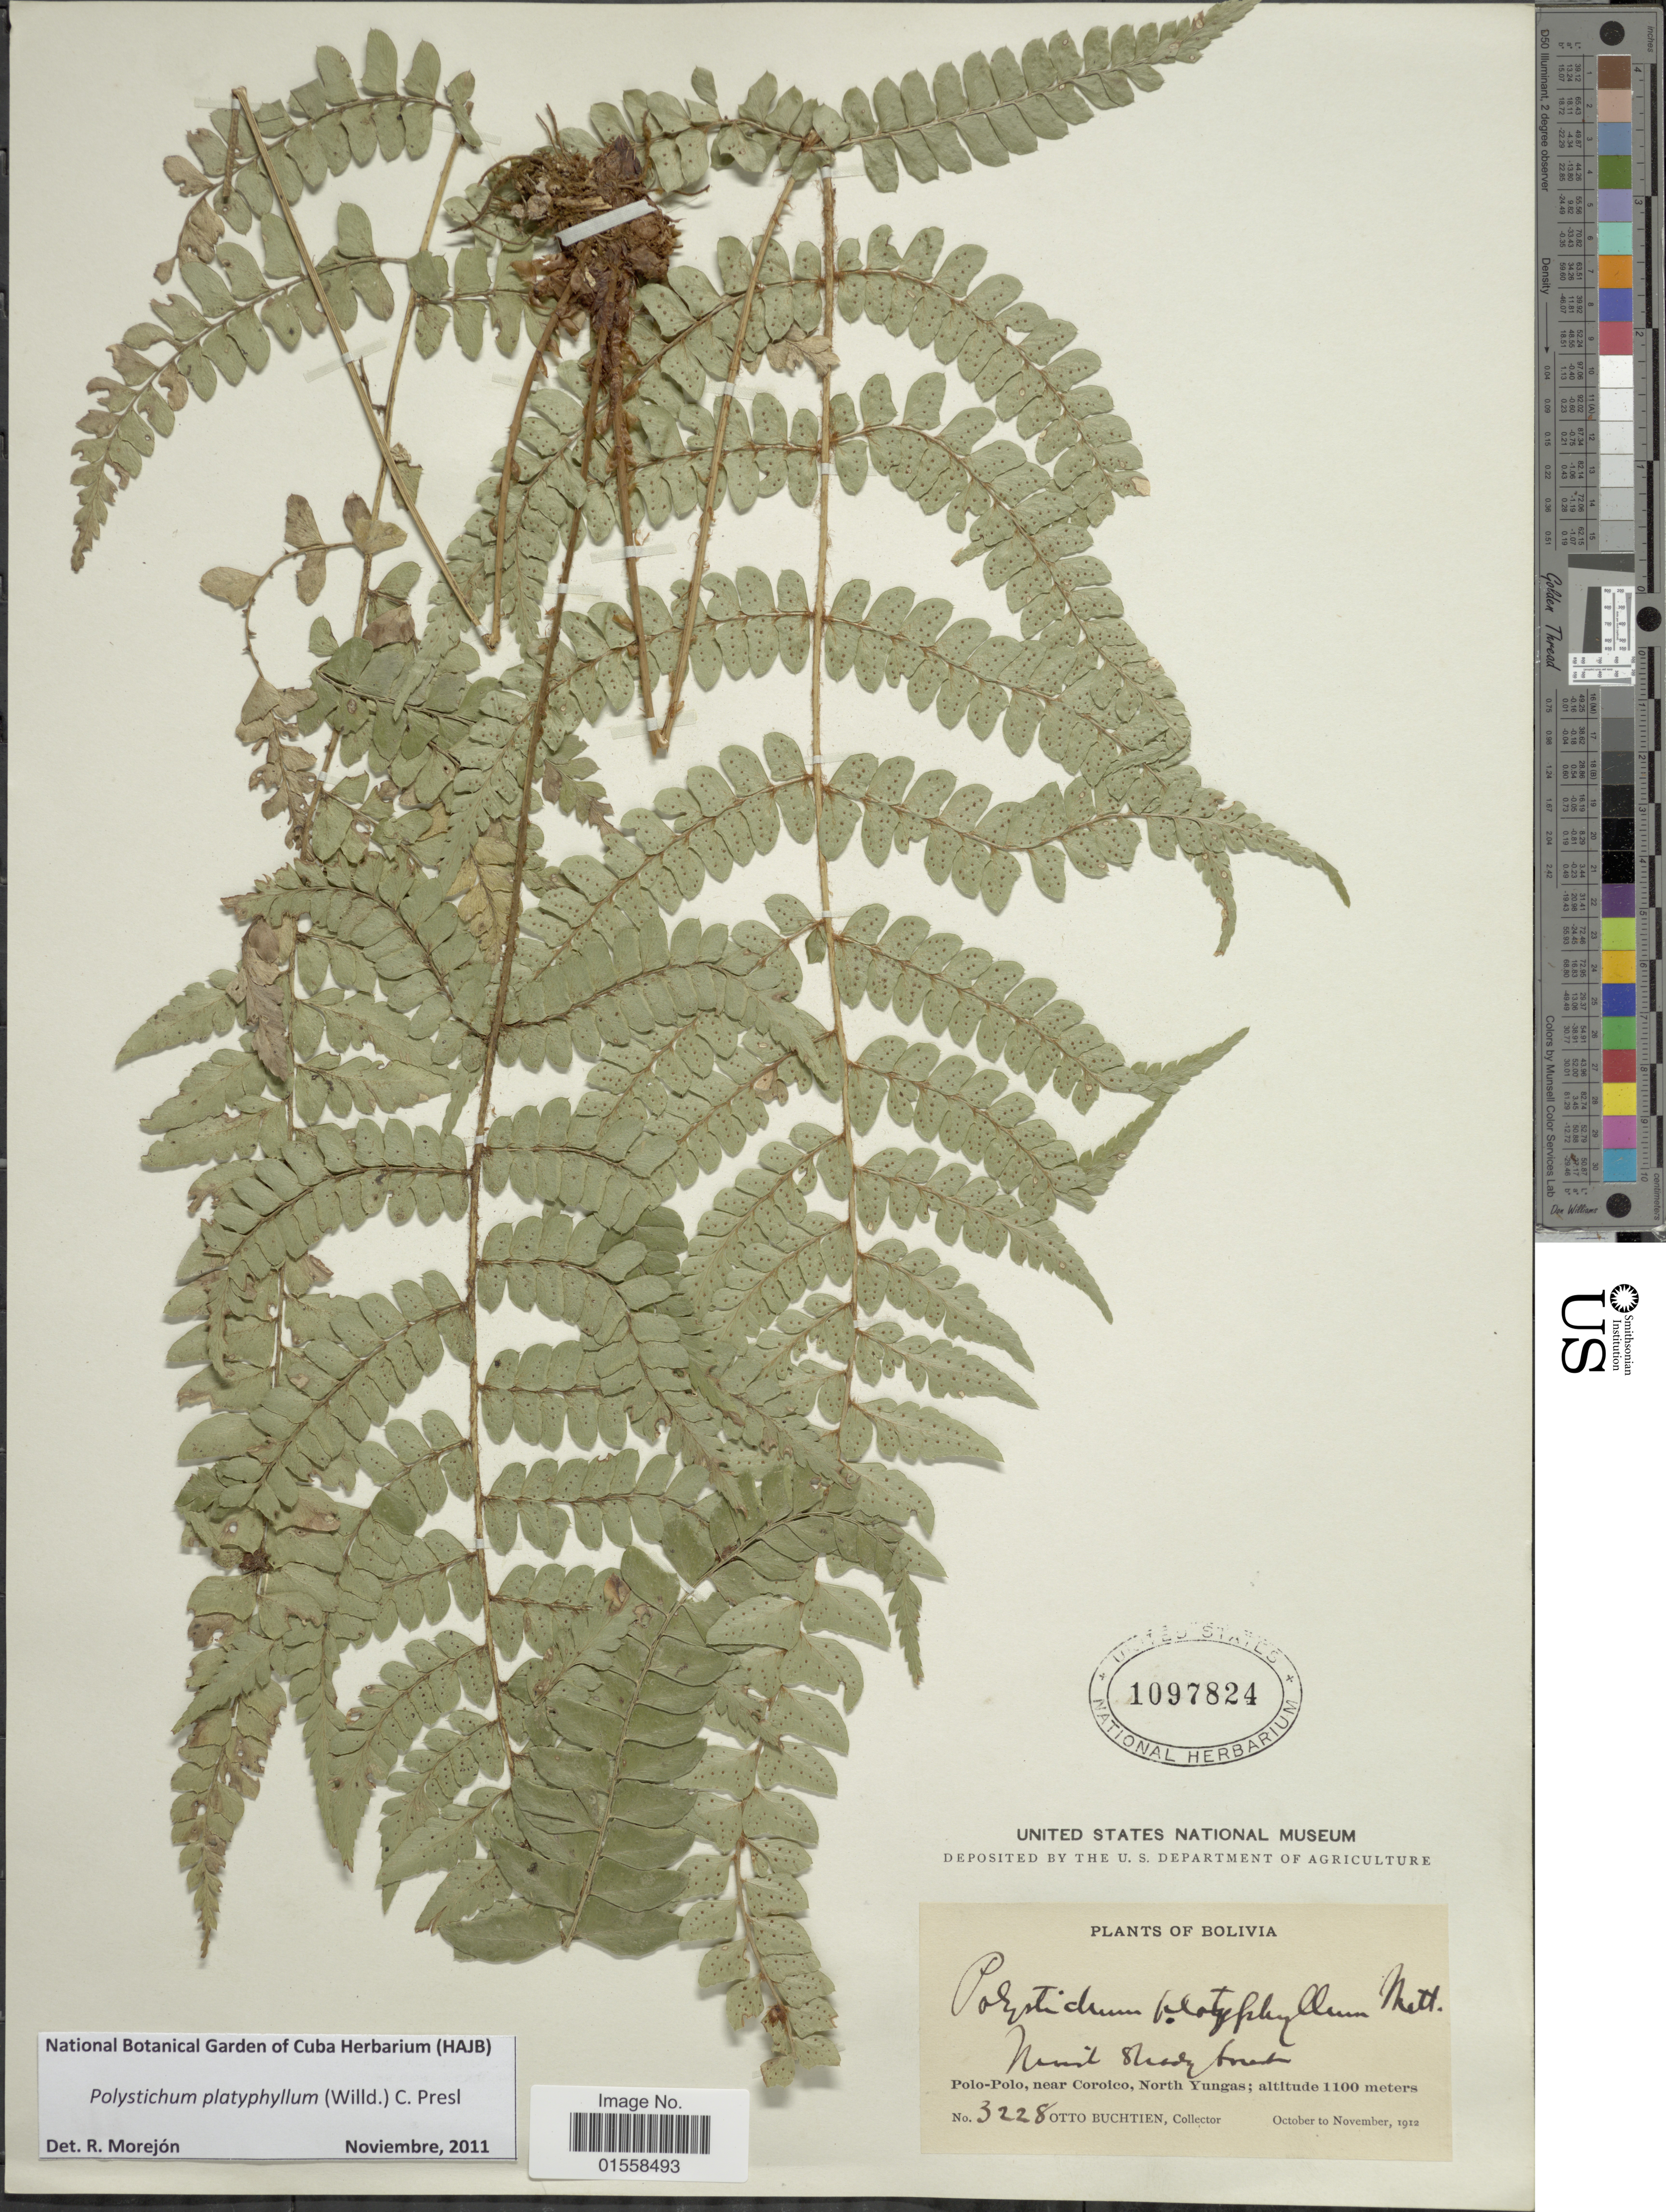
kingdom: Plantae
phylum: Tracheophyta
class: Polypodiopsida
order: Polypodiales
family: Dryopteridaceae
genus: Polystichum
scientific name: Polystichum platyphyllum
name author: (Willd.) C. Presl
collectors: O. Buchtien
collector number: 3228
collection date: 1912-10/1912-12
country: Bolivia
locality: Bolivia, Polo-Polo, near Coroico, North Yungas.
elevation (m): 1100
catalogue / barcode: US 1097824